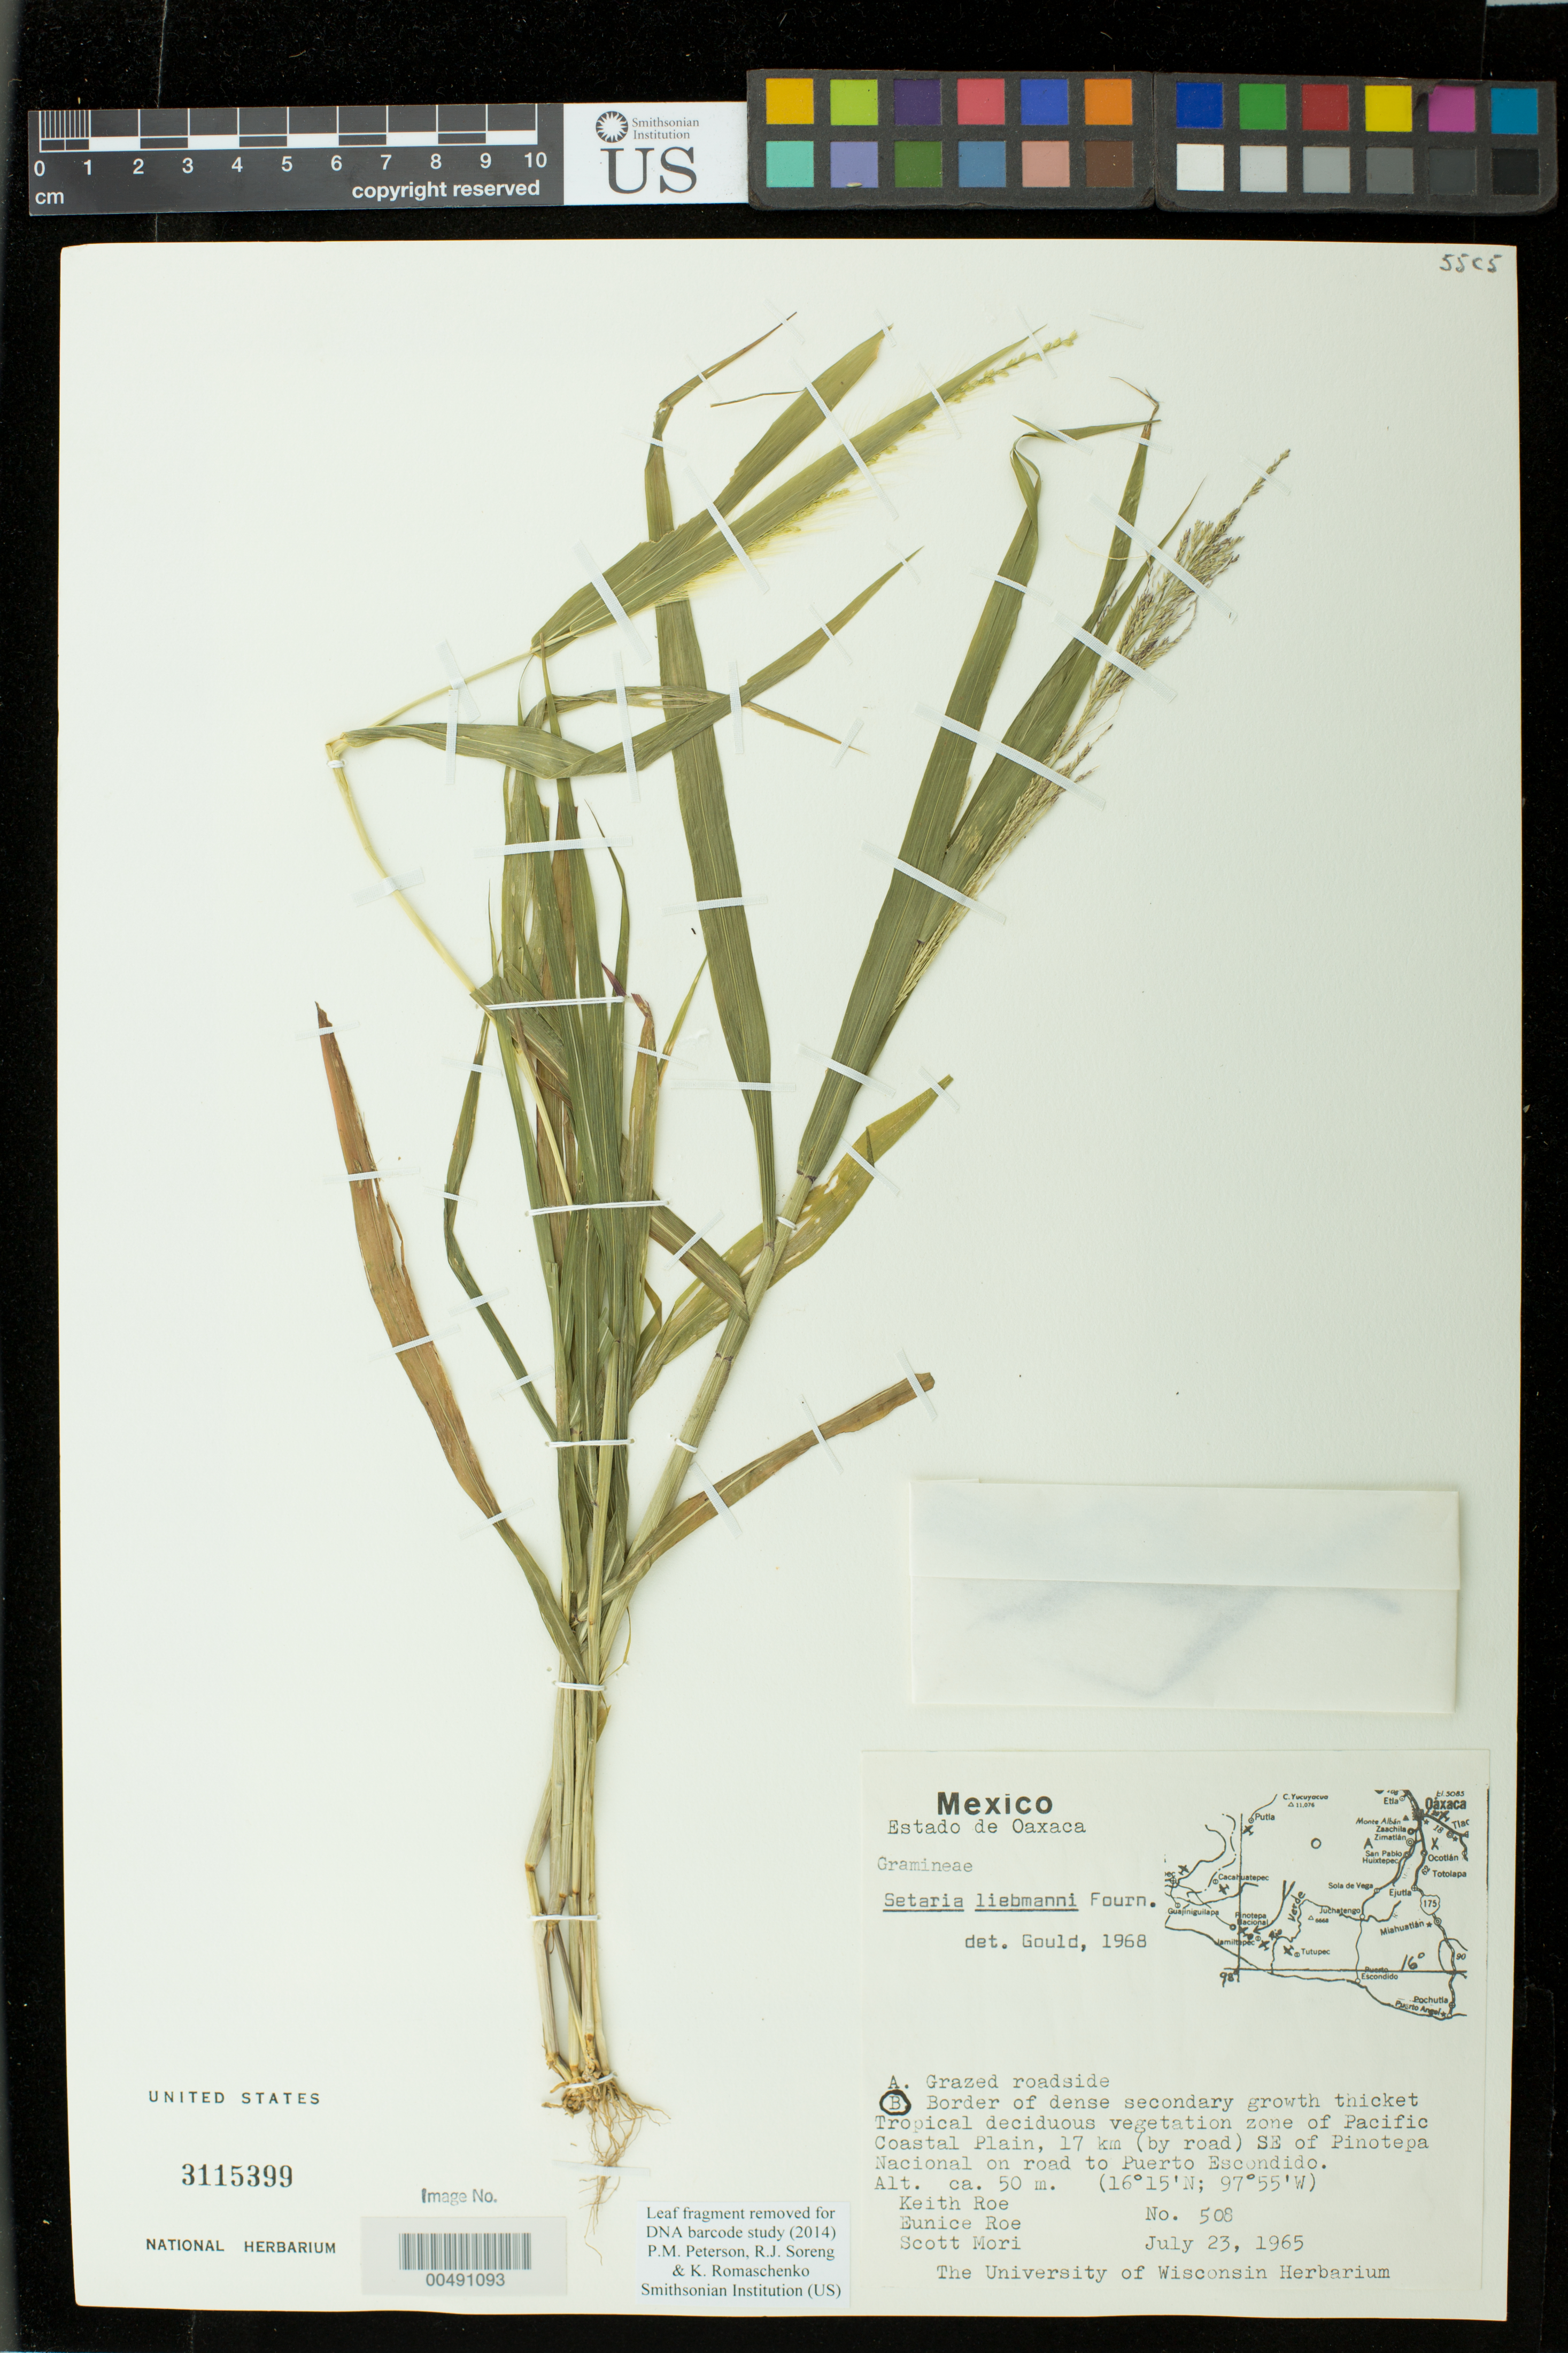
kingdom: Plantae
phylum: Tracheophyta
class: Liliopsida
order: Poales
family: Poaceae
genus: Setaria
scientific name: Setaria liebmannii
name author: E. Fourn.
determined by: Gould, F. W.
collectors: K. E. Roe, E. Roe & S. Mori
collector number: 508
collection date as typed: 23 Jul 1965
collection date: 1965-07-23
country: Mexico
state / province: Oaxaca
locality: Pacific Coastal Plain, 17 km (by rd) SE of Pinotepa Nacional on rd to Puerto Escondido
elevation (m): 50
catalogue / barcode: US 3115399